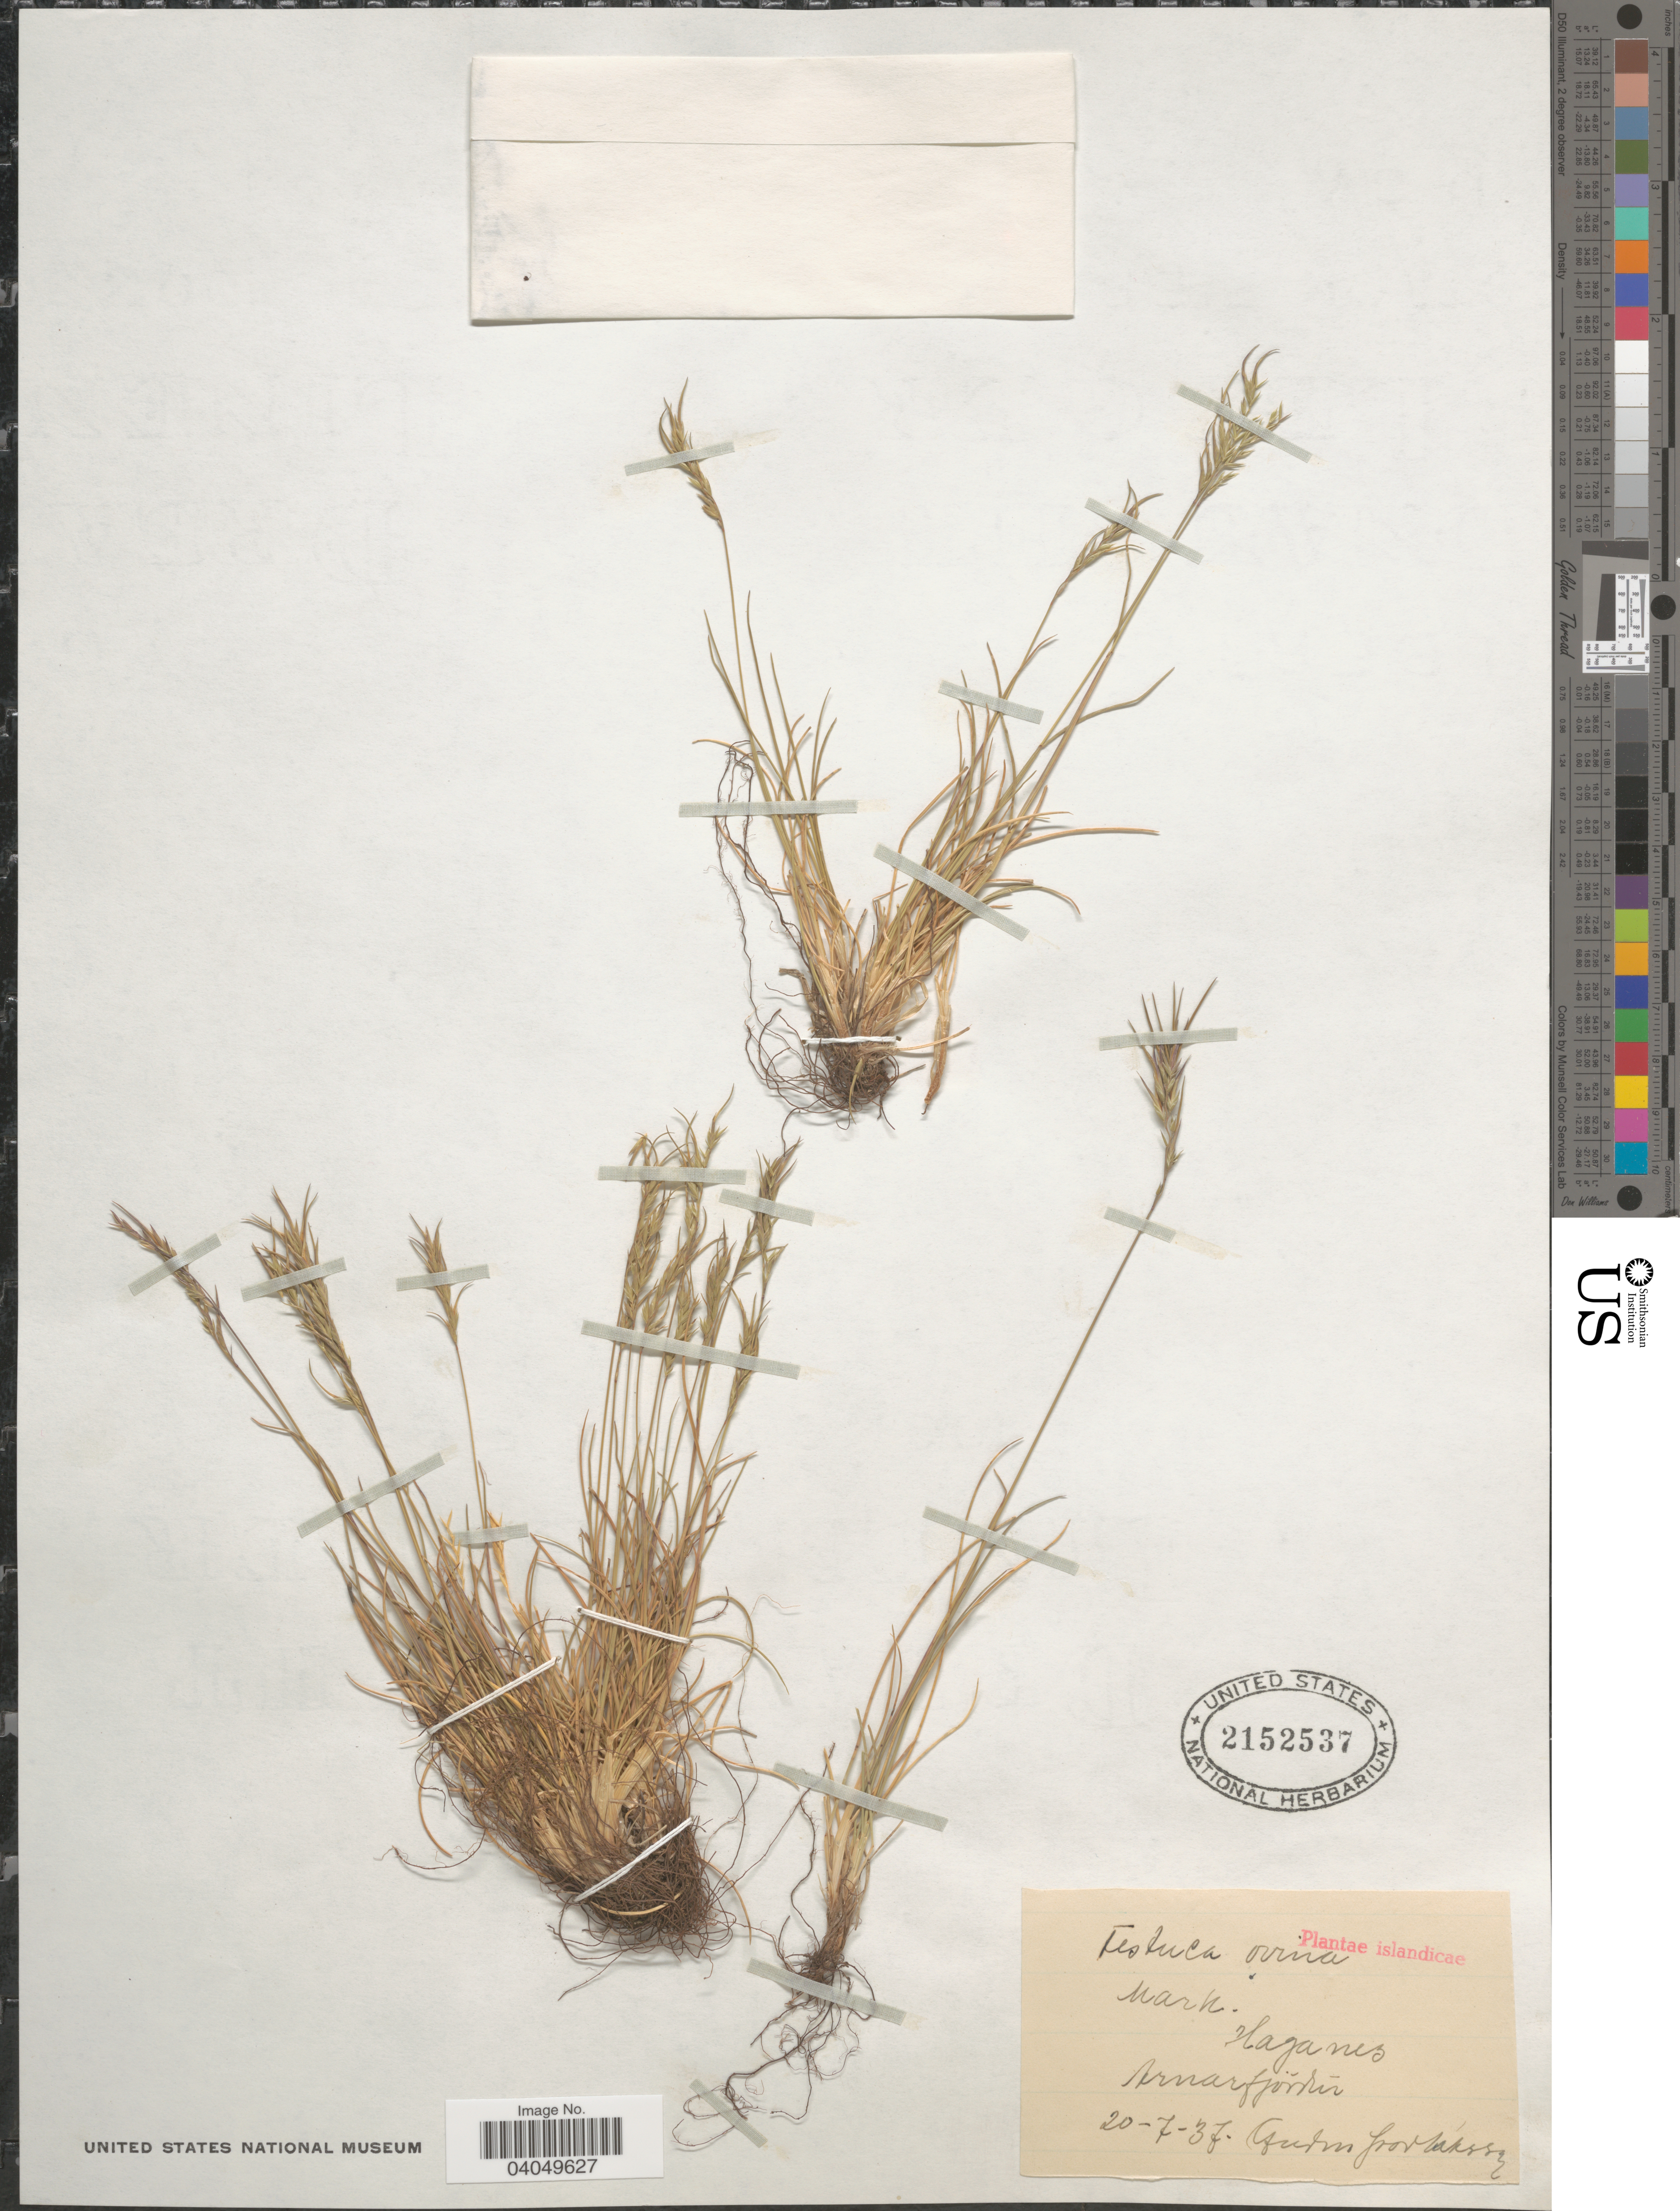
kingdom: Plantae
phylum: Tracheophyta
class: Liliopsida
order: Poales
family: Poaceae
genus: Festuca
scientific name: Festuca ovina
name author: L.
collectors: G. Porlaksson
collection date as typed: Transcribed d/m/y: 20/7/37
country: Iceland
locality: Islandicae. Haganes, Arnafjordur.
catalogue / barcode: US 2152537